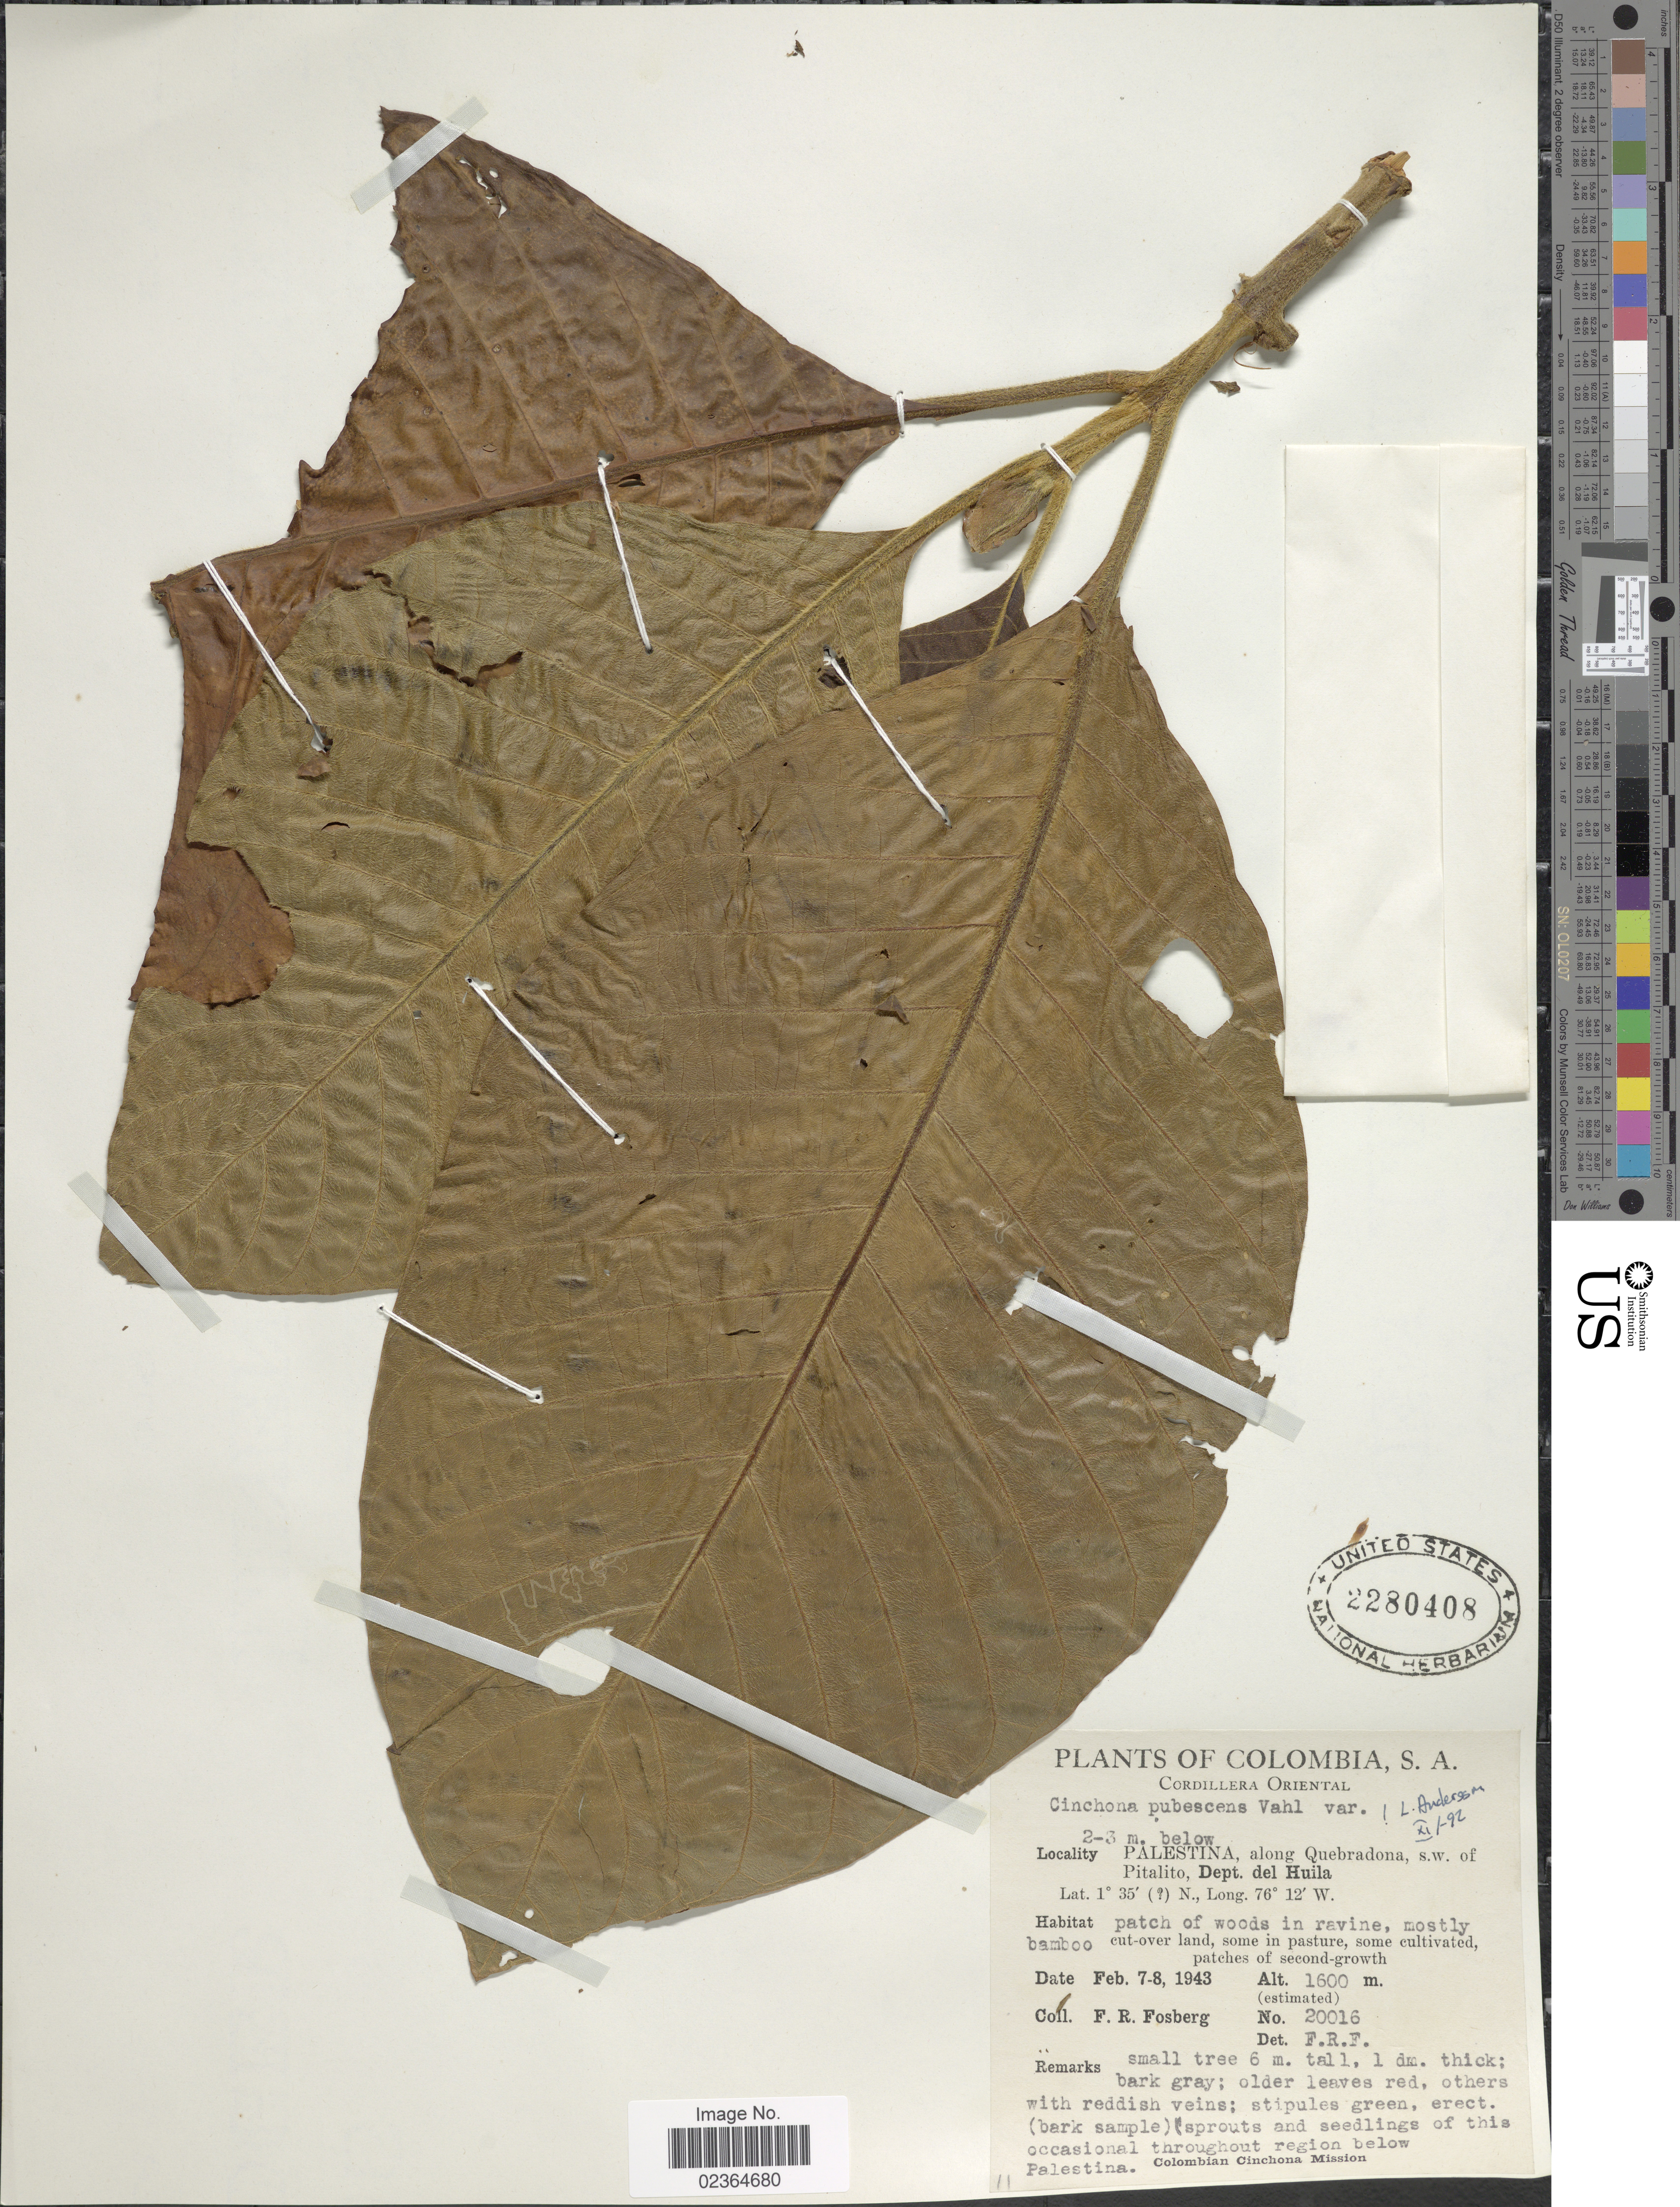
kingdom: Plantae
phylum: Tracheophyta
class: Magnoliopsida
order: Gentianales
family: Rubiaceae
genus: Cinchona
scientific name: Cinchona pubescens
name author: Vahl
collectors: F. R. Fosberg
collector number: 20016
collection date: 1943-02-07/1943-02-08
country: Colombia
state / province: Huila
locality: Cordillera Oriental. Palestina, along Quebradona, s.w. of Pitalito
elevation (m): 1600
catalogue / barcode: US 2280408